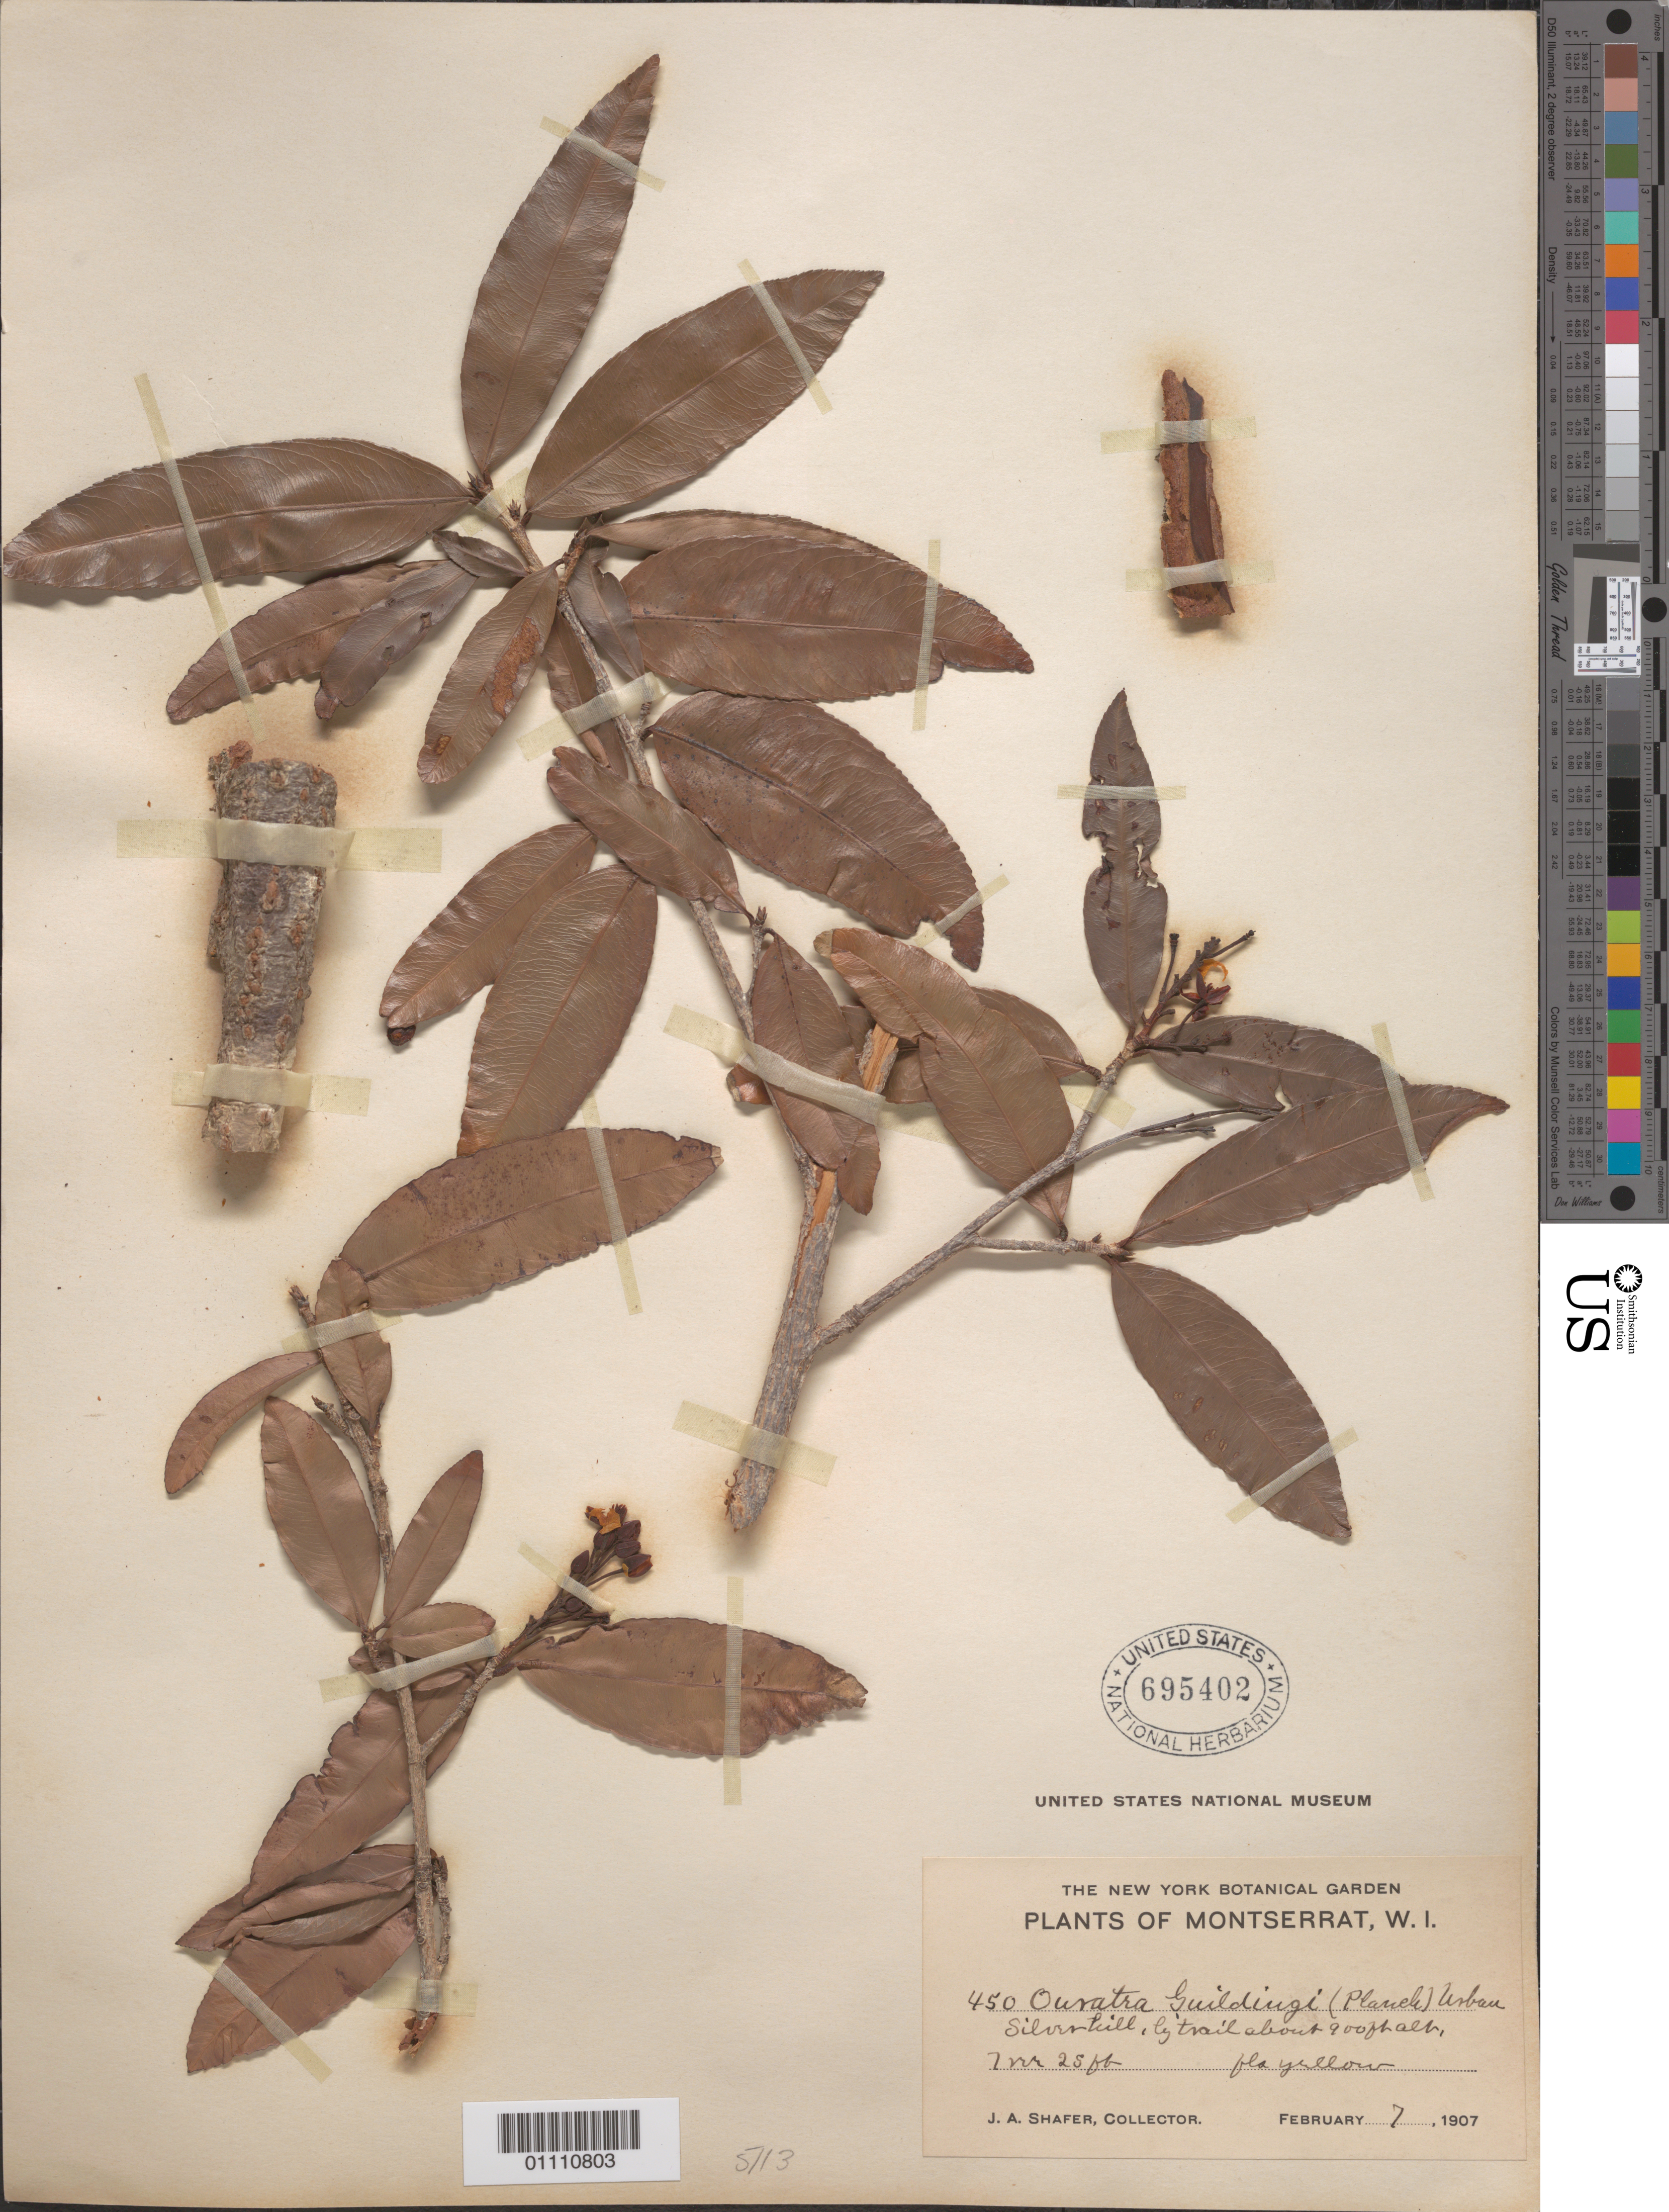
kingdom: Plantae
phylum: Tracheophyta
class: Magnoliopsida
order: Malpighiales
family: Ochnaceae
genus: Ouratea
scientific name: Ouratea guildingii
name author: (Planch.) Urb.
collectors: J. A. Shafer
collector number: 450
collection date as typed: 07 Feb 1907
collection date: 1907-02-07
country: Montserrat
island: Montserrat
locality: Silver hill, by trail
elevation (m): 274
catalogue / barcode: US 695402